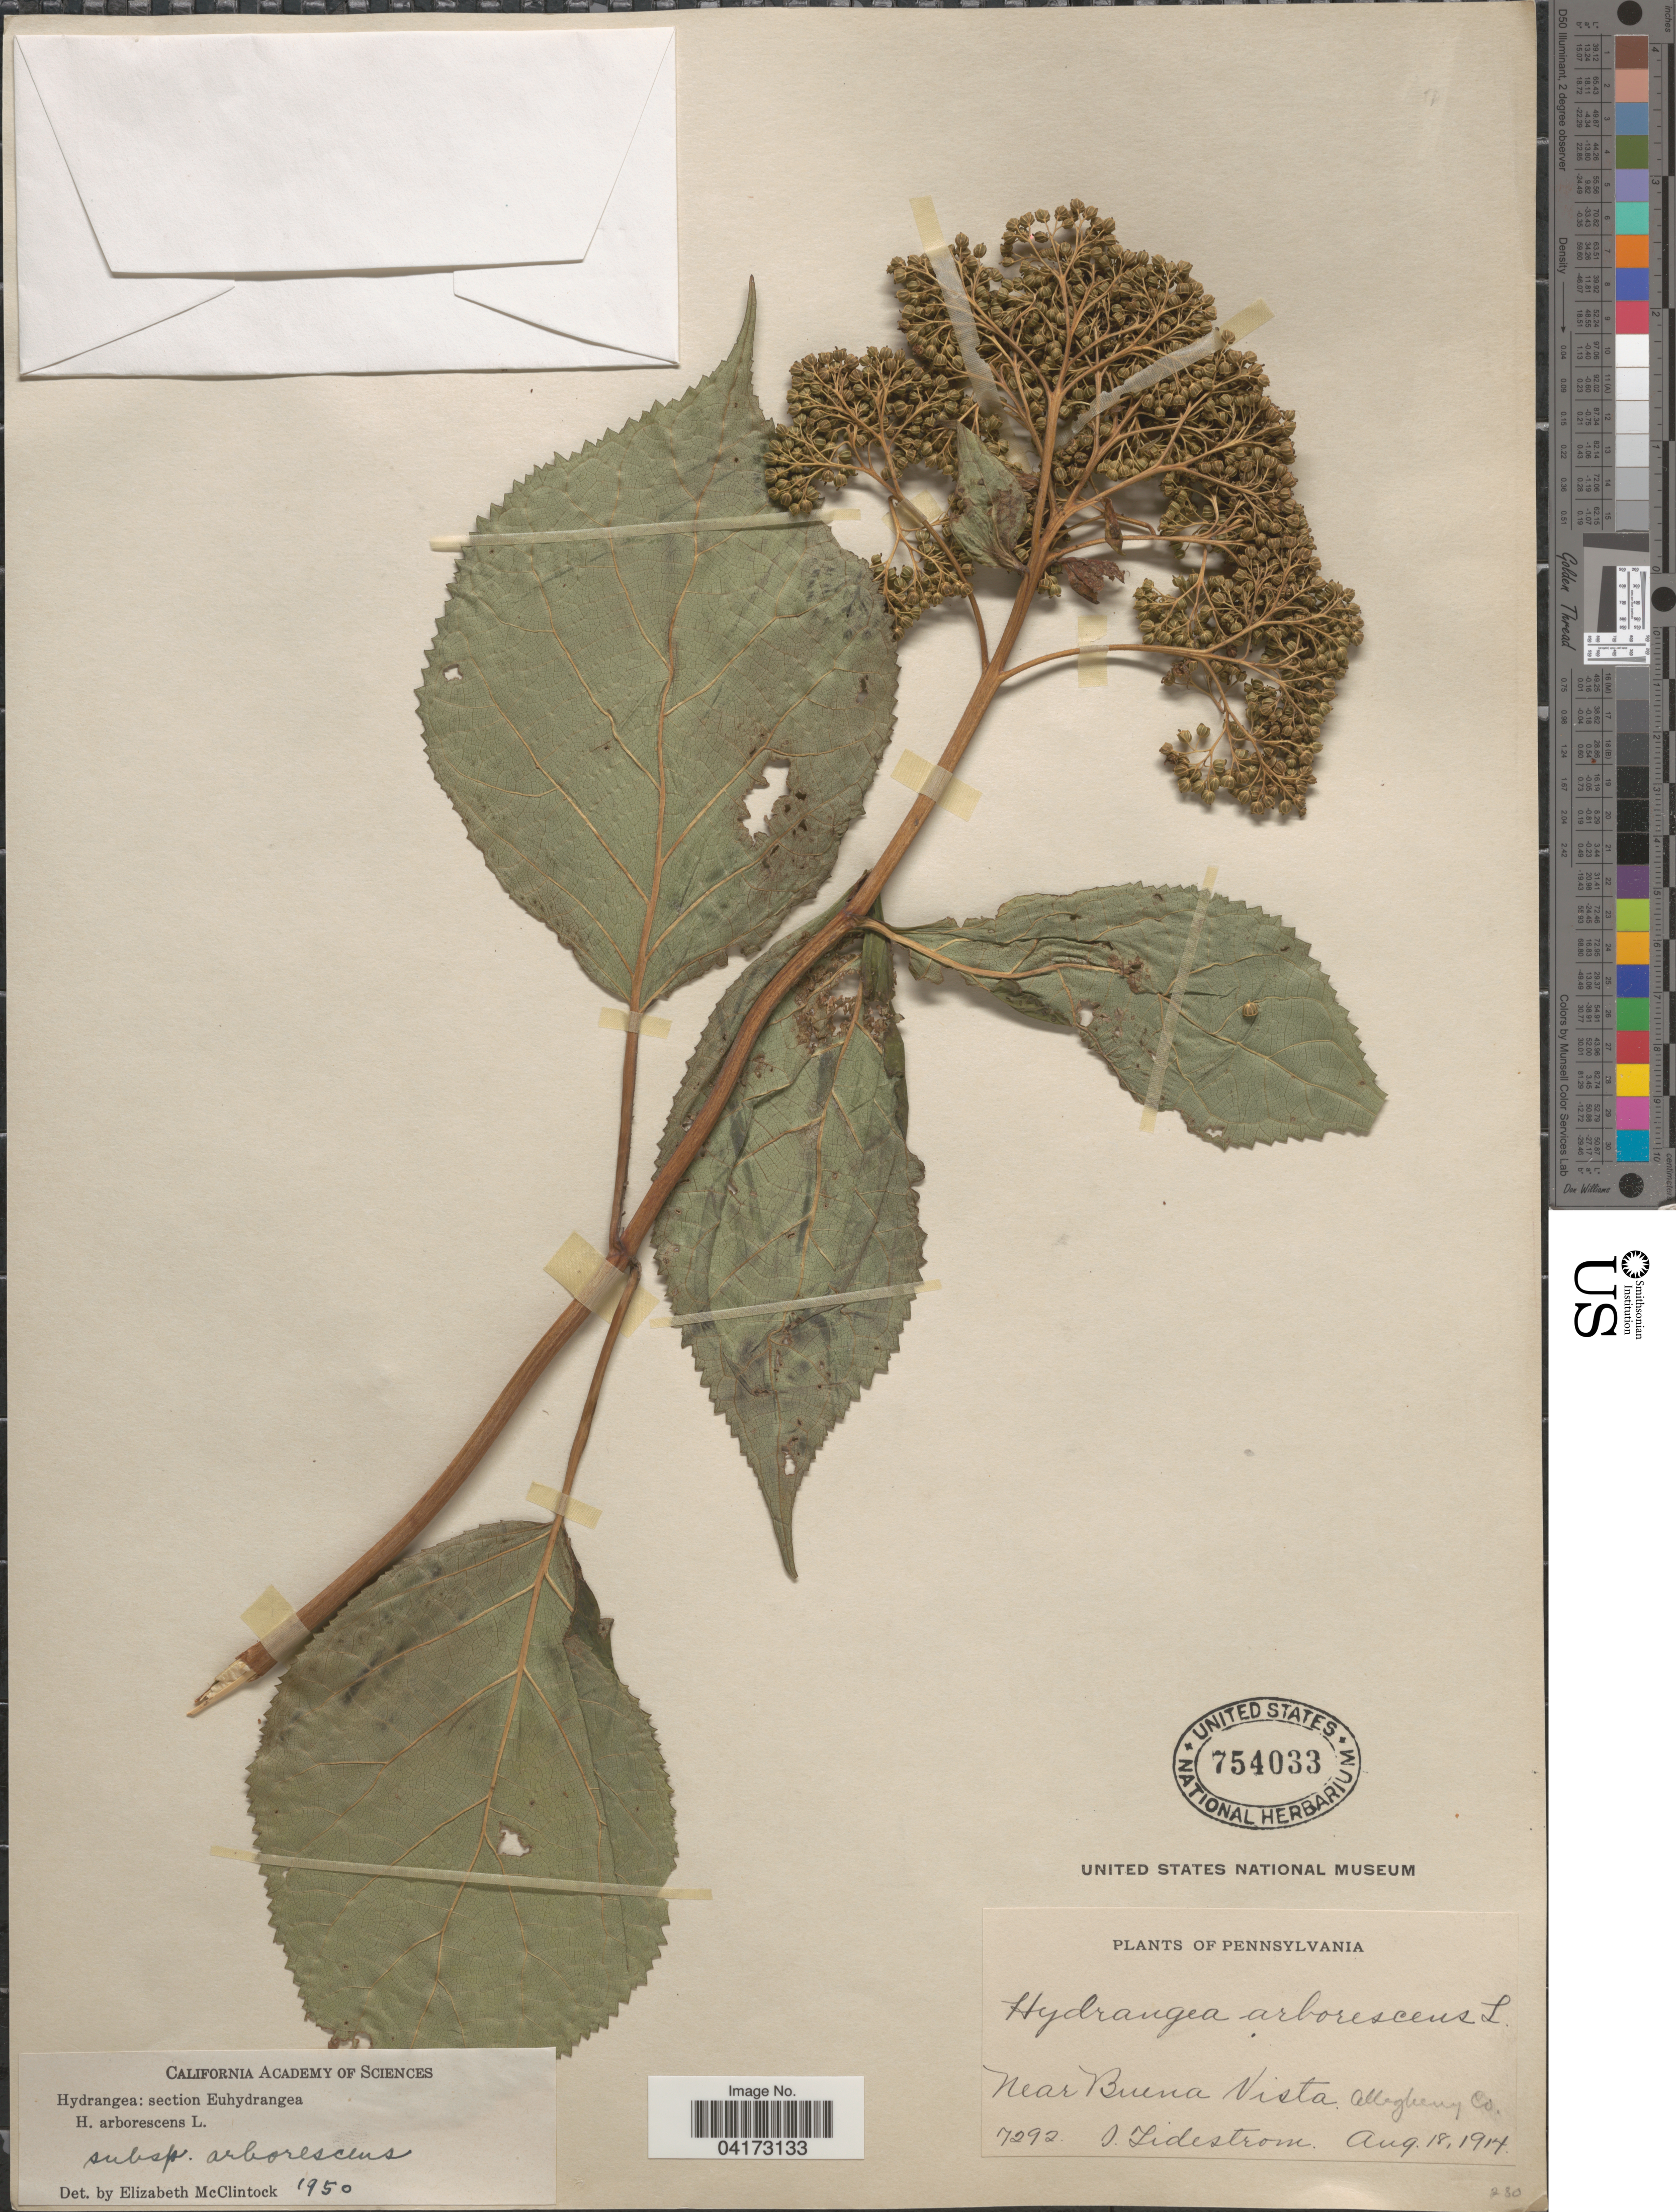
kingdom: Plantae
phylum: Tracheophyta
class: Magnoliopsida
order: Cornales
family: Hydrangeaceae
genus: Hydrangea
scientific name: Hydrangea arborescens subsp. arborescens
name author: L.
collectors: I. F. Tidestrom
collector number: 7292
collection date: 1914-08-18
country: United States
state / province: Pennsylvania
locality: Near Buena Vista. Allegheny Co.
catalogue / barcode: US 754033